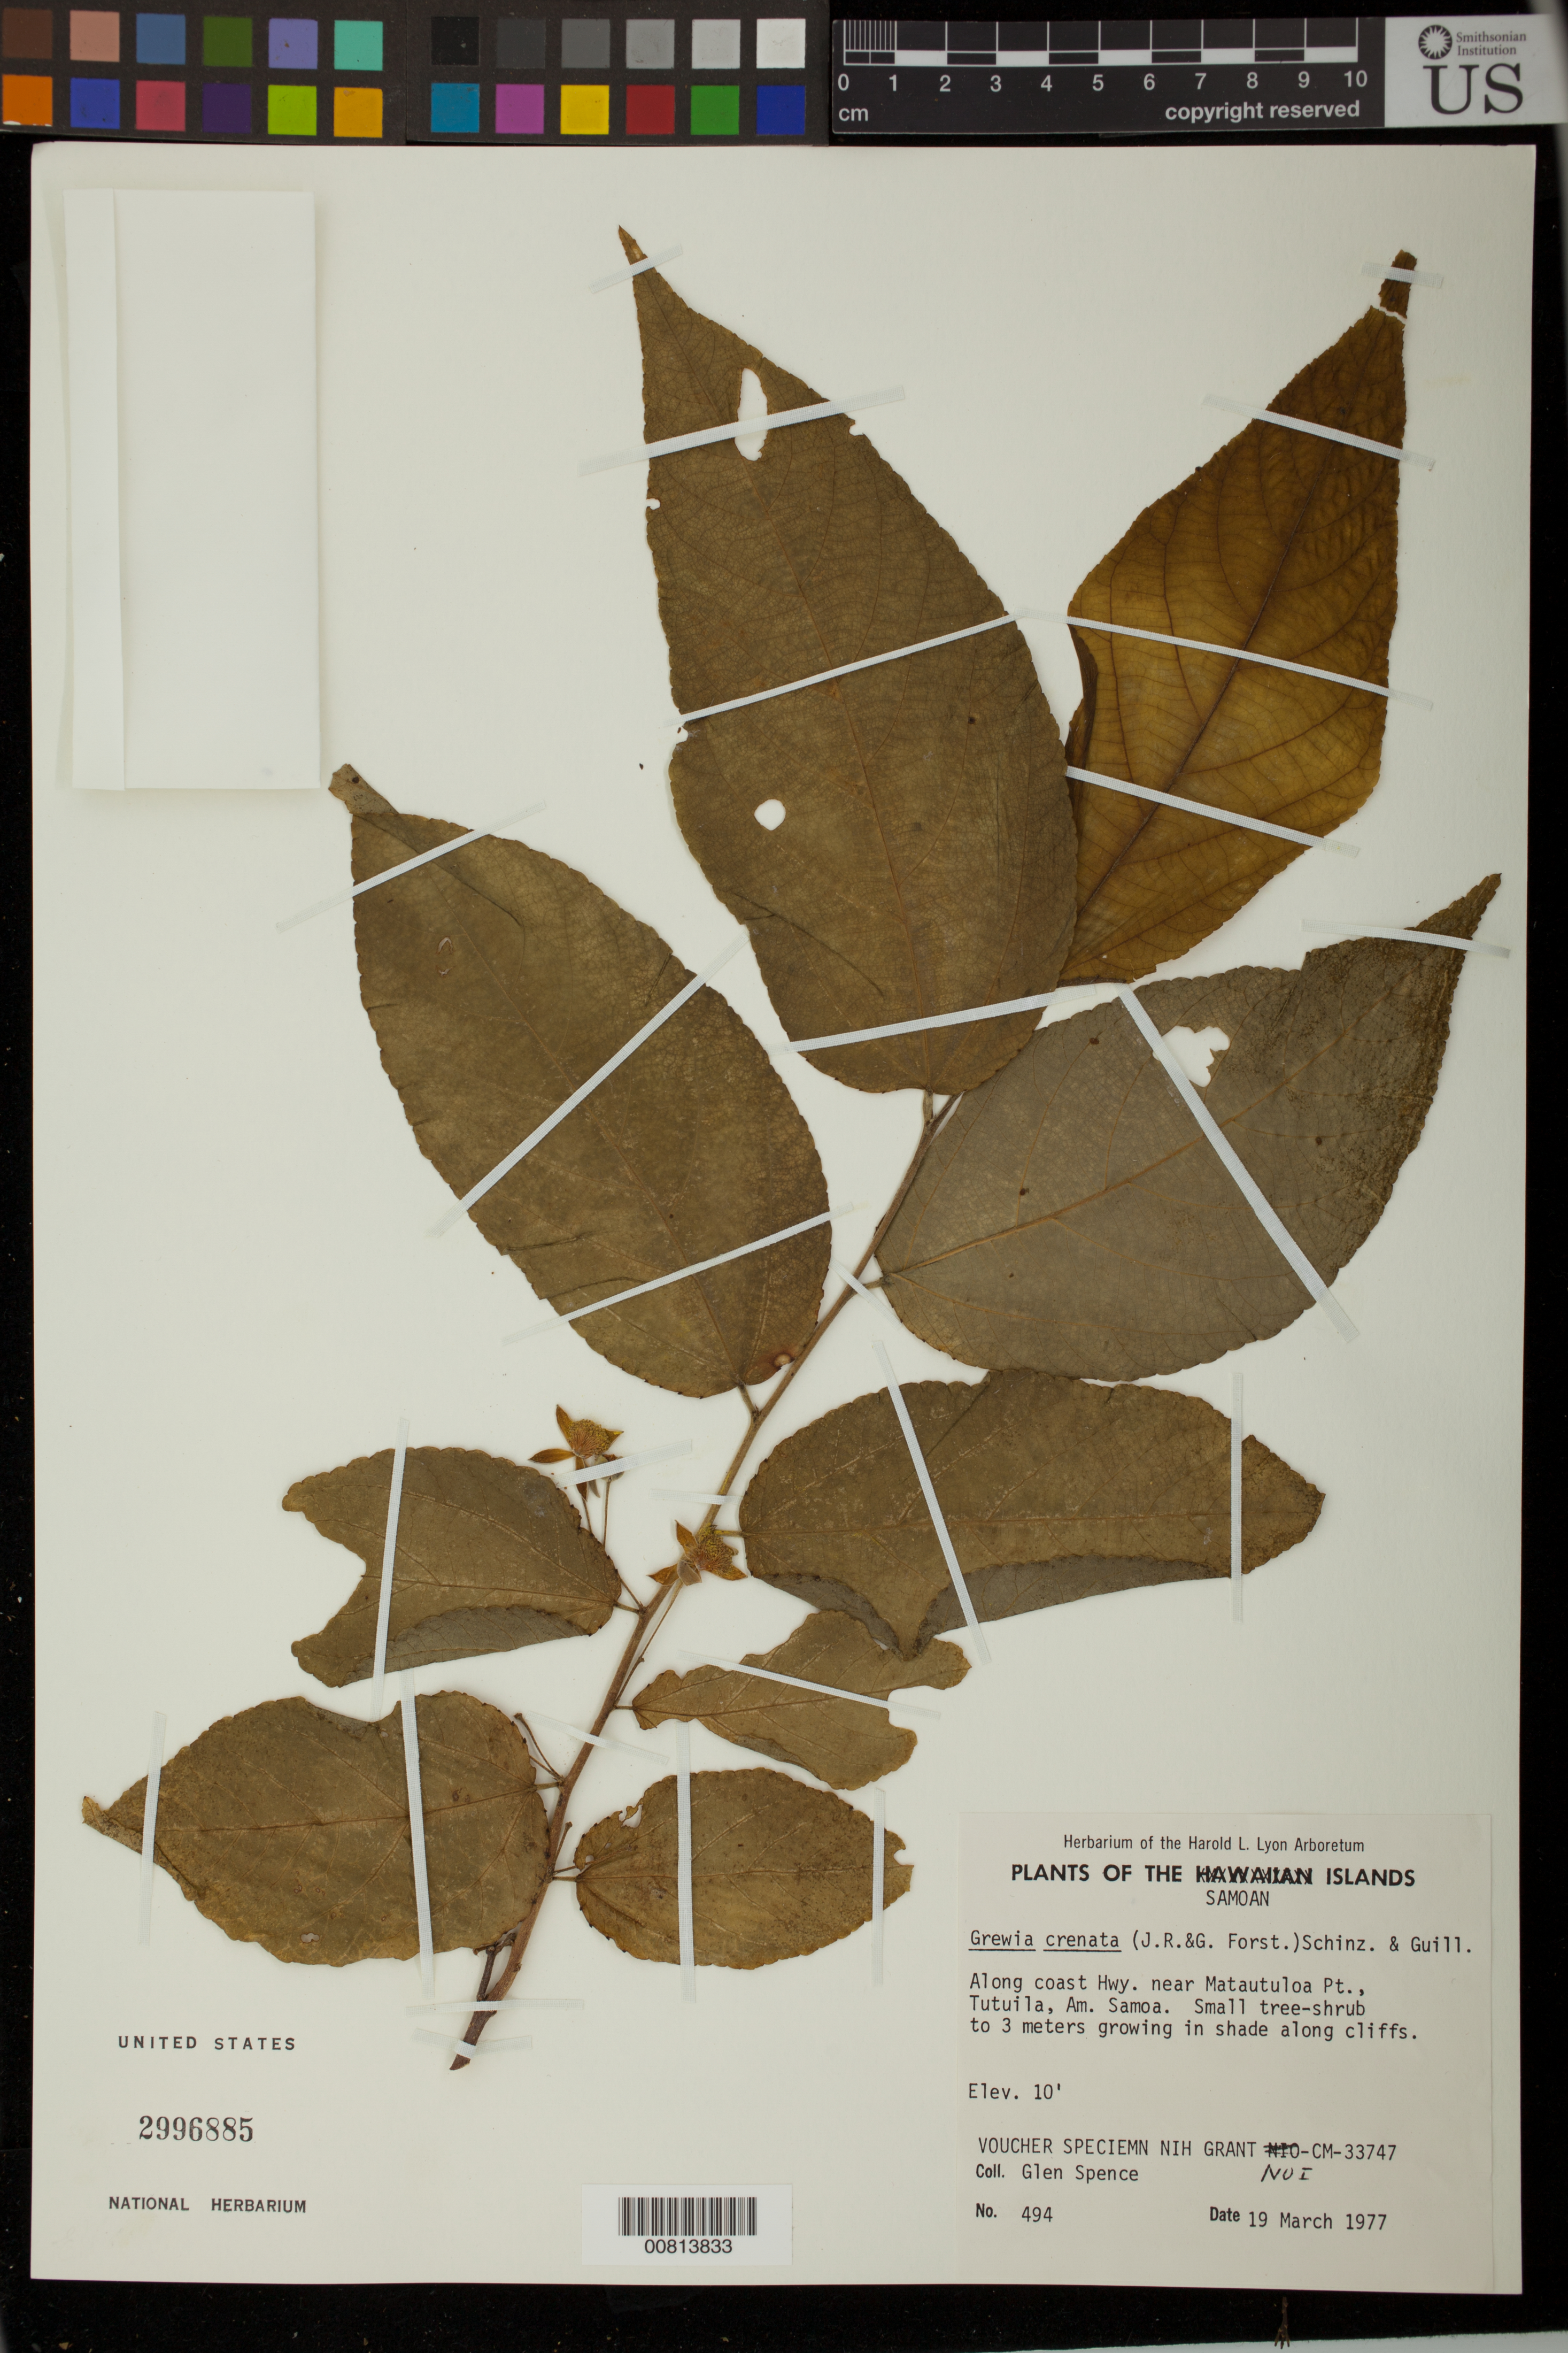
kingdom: Plantae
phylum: Tracheophyta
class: Magnoliopsida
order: Malvales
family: Malvaceae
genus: Grewia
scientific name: Grewia crenata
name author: (J.R. Forst. & G. Forst.) Schinz & Guillaumin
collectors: G. Spence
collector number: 494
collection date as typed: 19 Mar 1977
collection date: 1977-03-19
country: American Samoa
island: Tutua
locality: Along coast hwy, near Matautuloa Pt., Tutuila.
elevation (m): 3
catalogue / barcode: US 2996885